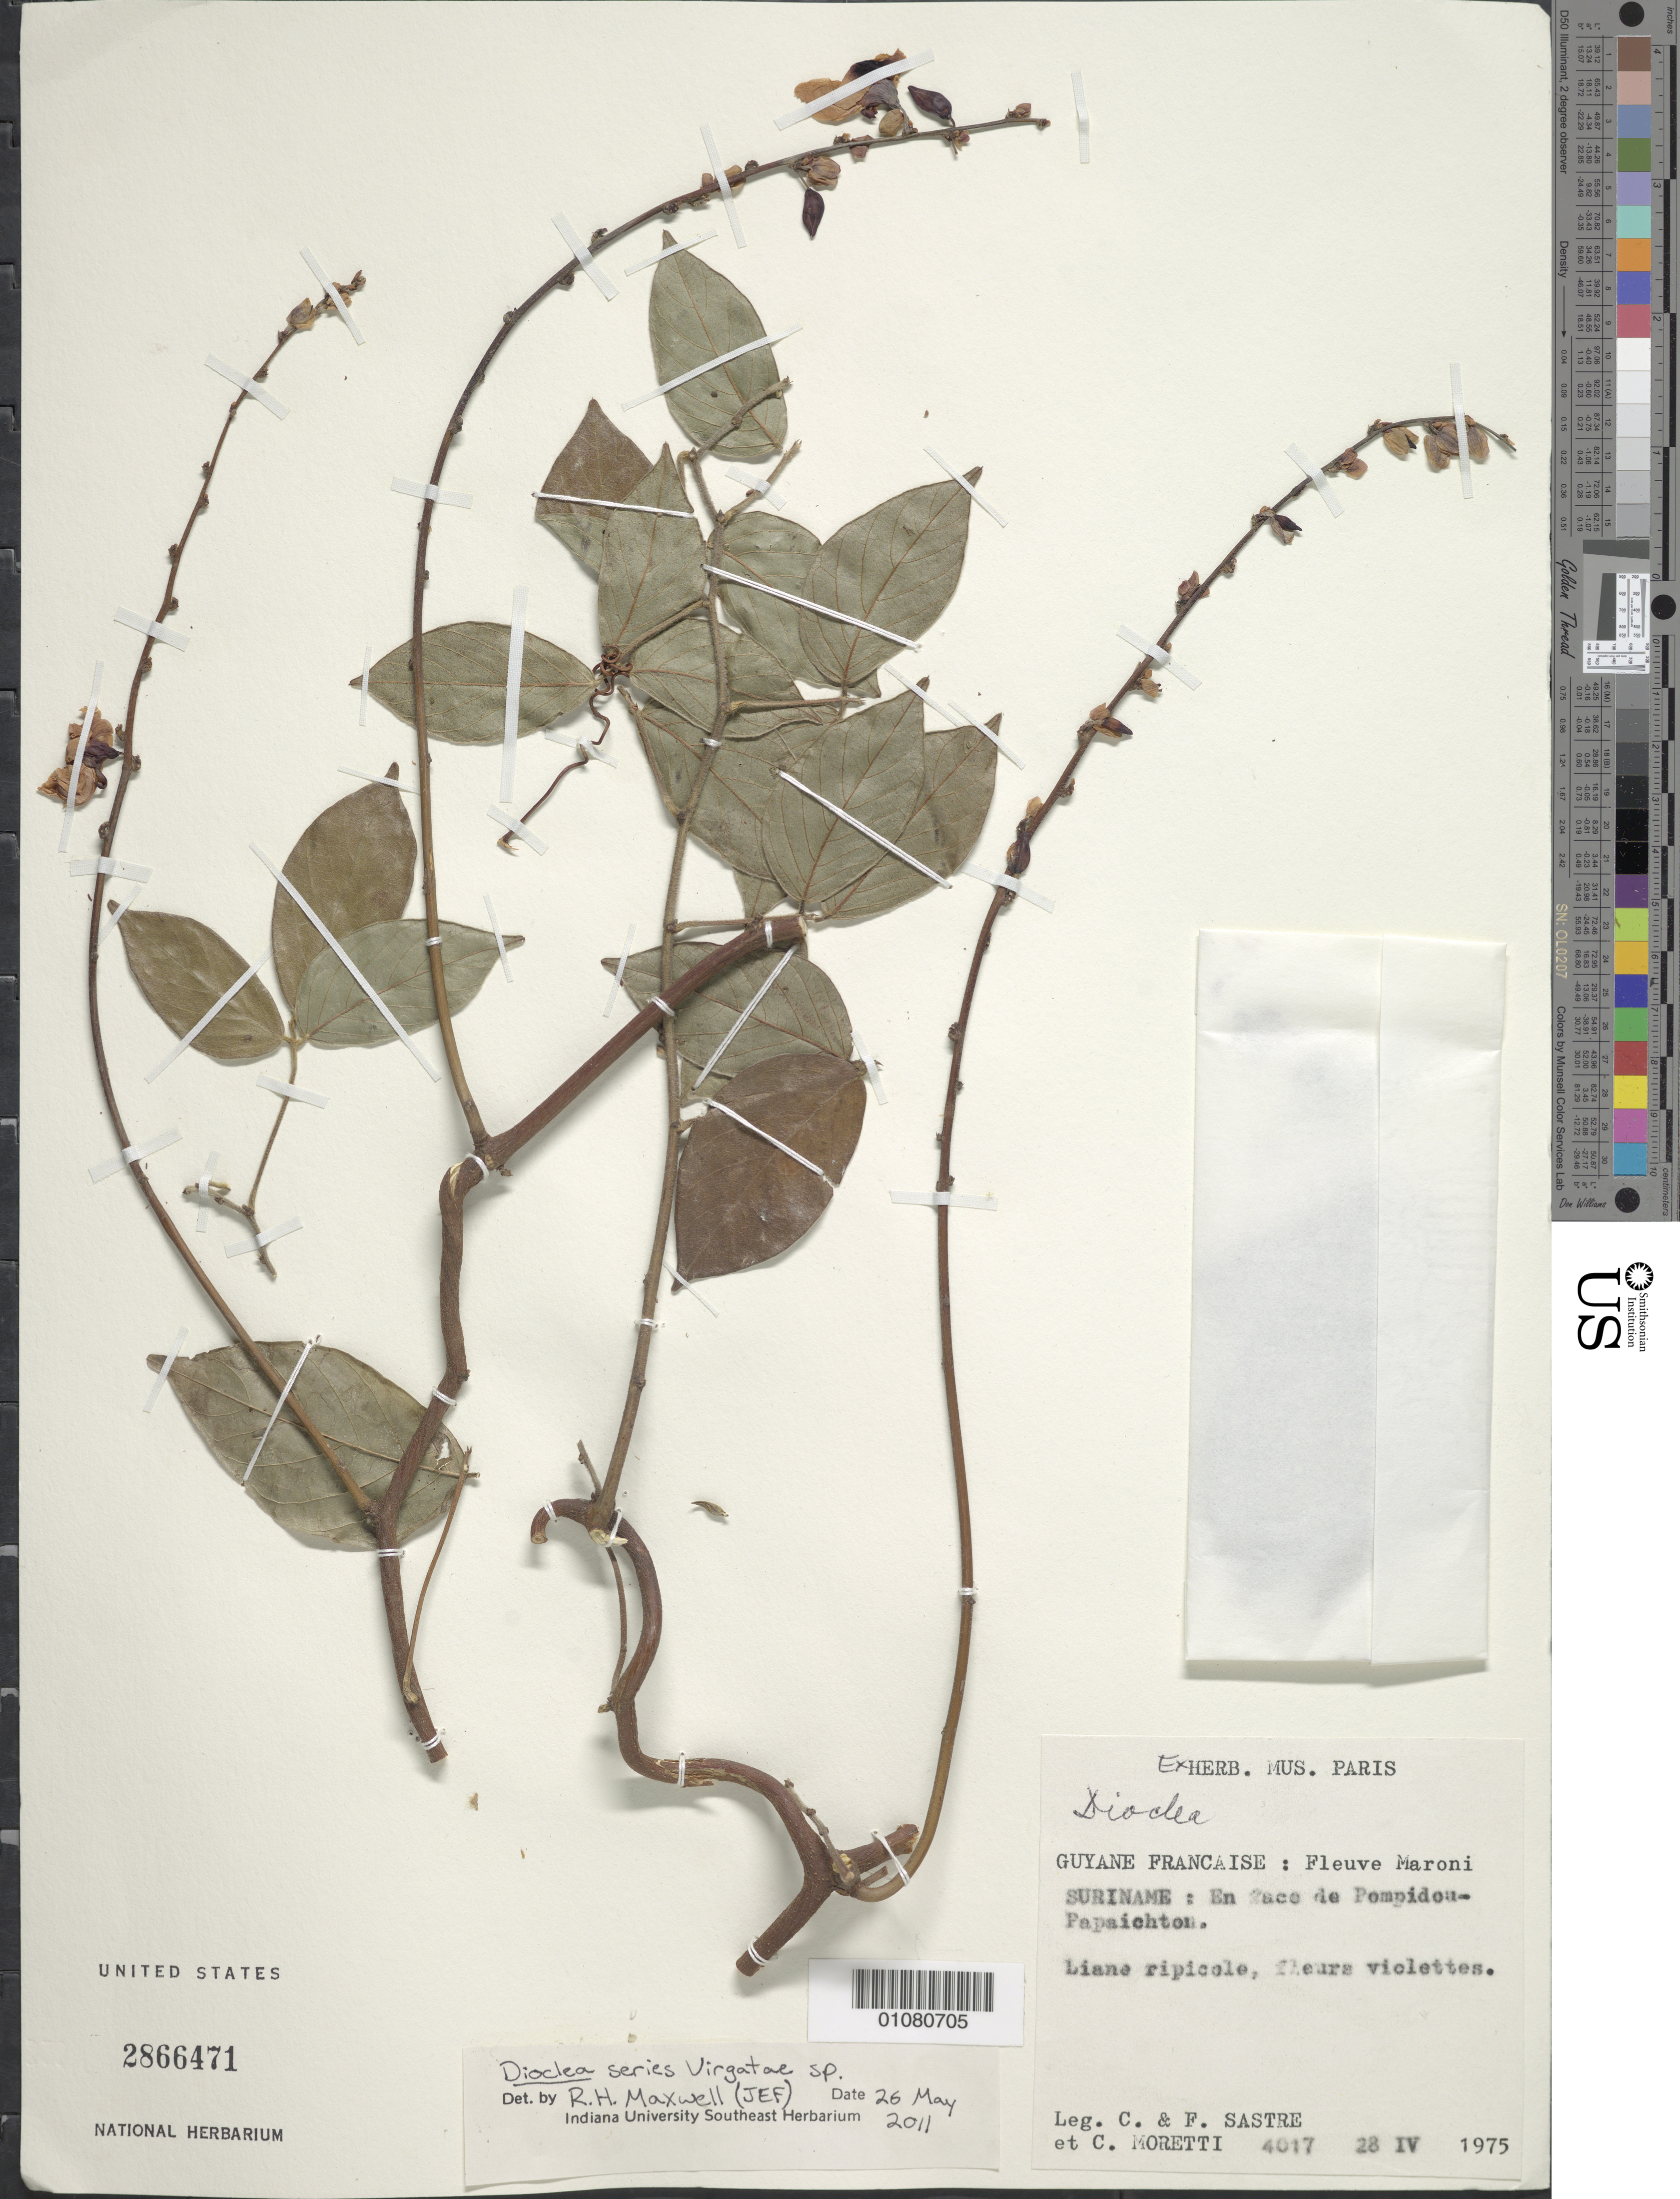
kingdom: Plantae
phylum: Tracheophyta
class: Magnoliopsida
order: Fabales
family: Fabaceae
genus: Dioclea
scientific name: Dioclea sp.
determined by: Maxwell, R. H., (JEF), Indiana University Southeast (UNITED STATES)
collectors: C. H. L. Sastre, F. Sastre & C. Moretti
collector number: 4017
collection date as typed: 28-Apr-75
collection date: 1975-04-28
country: French Guiana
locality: On the border of Suriname and Pompidou-Papaichton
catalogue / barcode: US 2866471